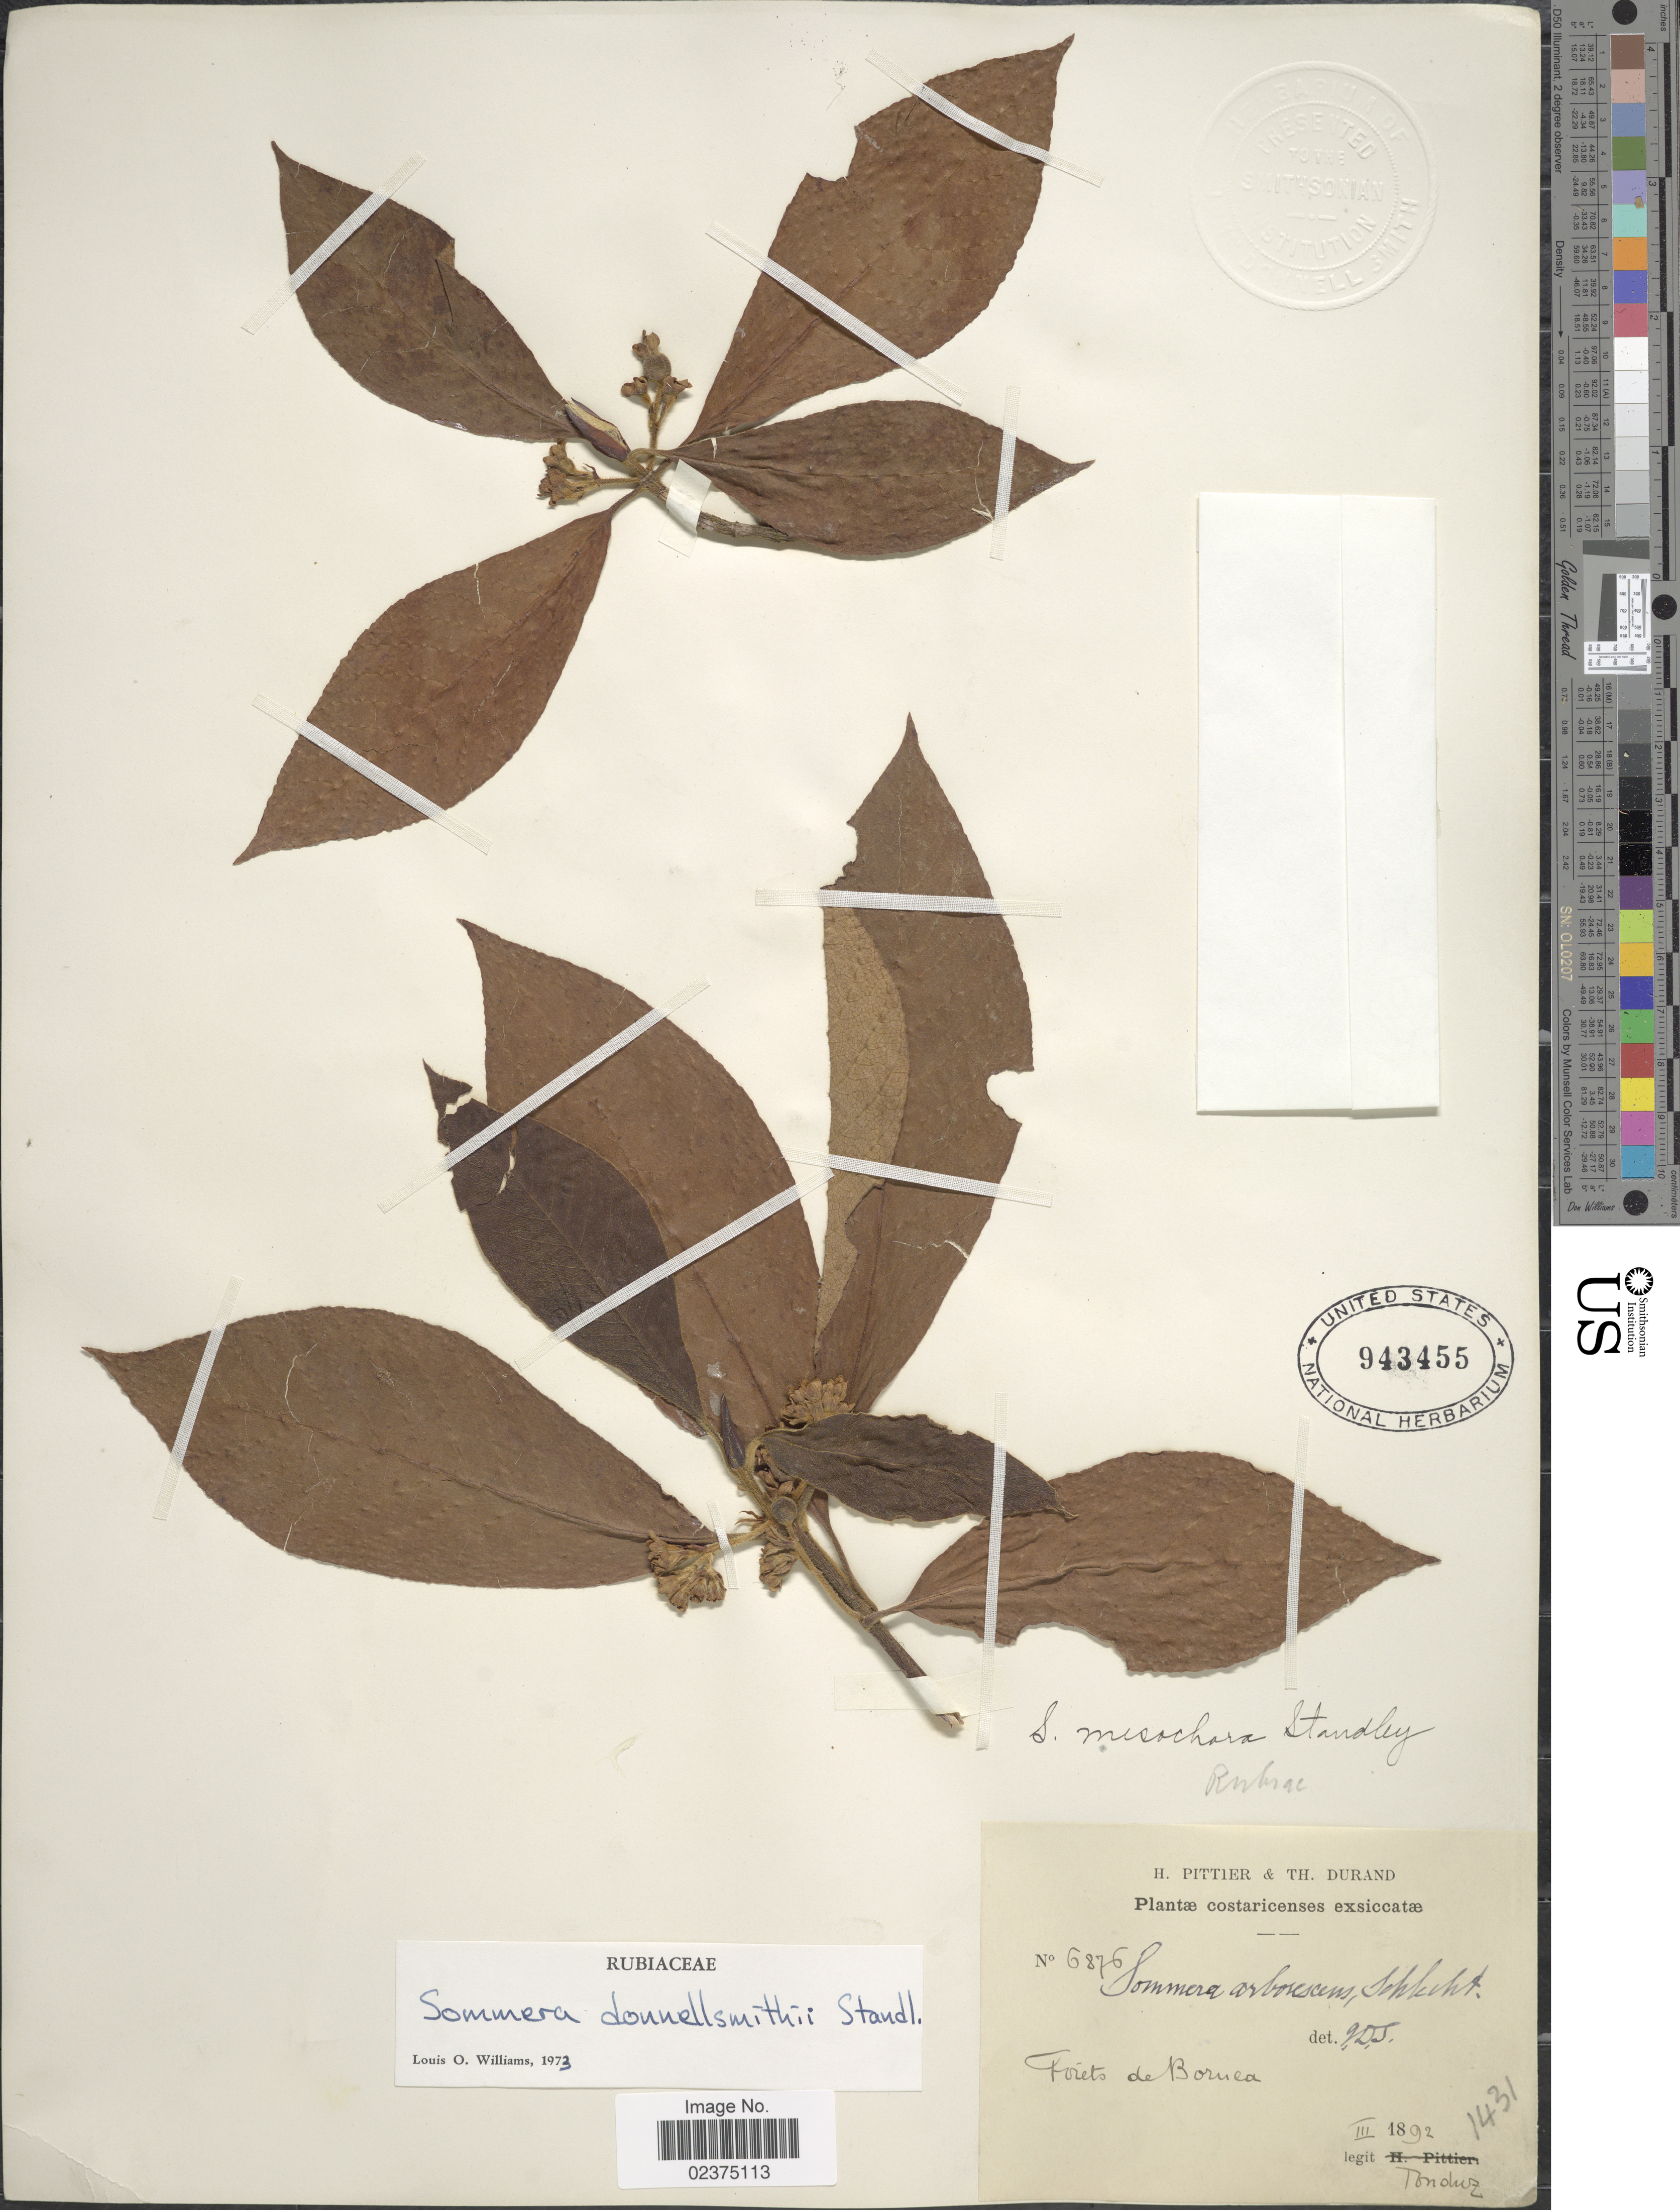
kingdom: Plantae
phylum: Tracheophyta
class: Magnoliopsida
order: Gentianales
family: Rubiaceae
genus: Sommera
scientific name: Sommera donnell-smithii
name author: Standl.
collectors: A. Tonduz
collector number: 6876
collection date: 1892-03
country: Costa Rica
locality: Forets de Boruca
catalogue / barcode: US 943455